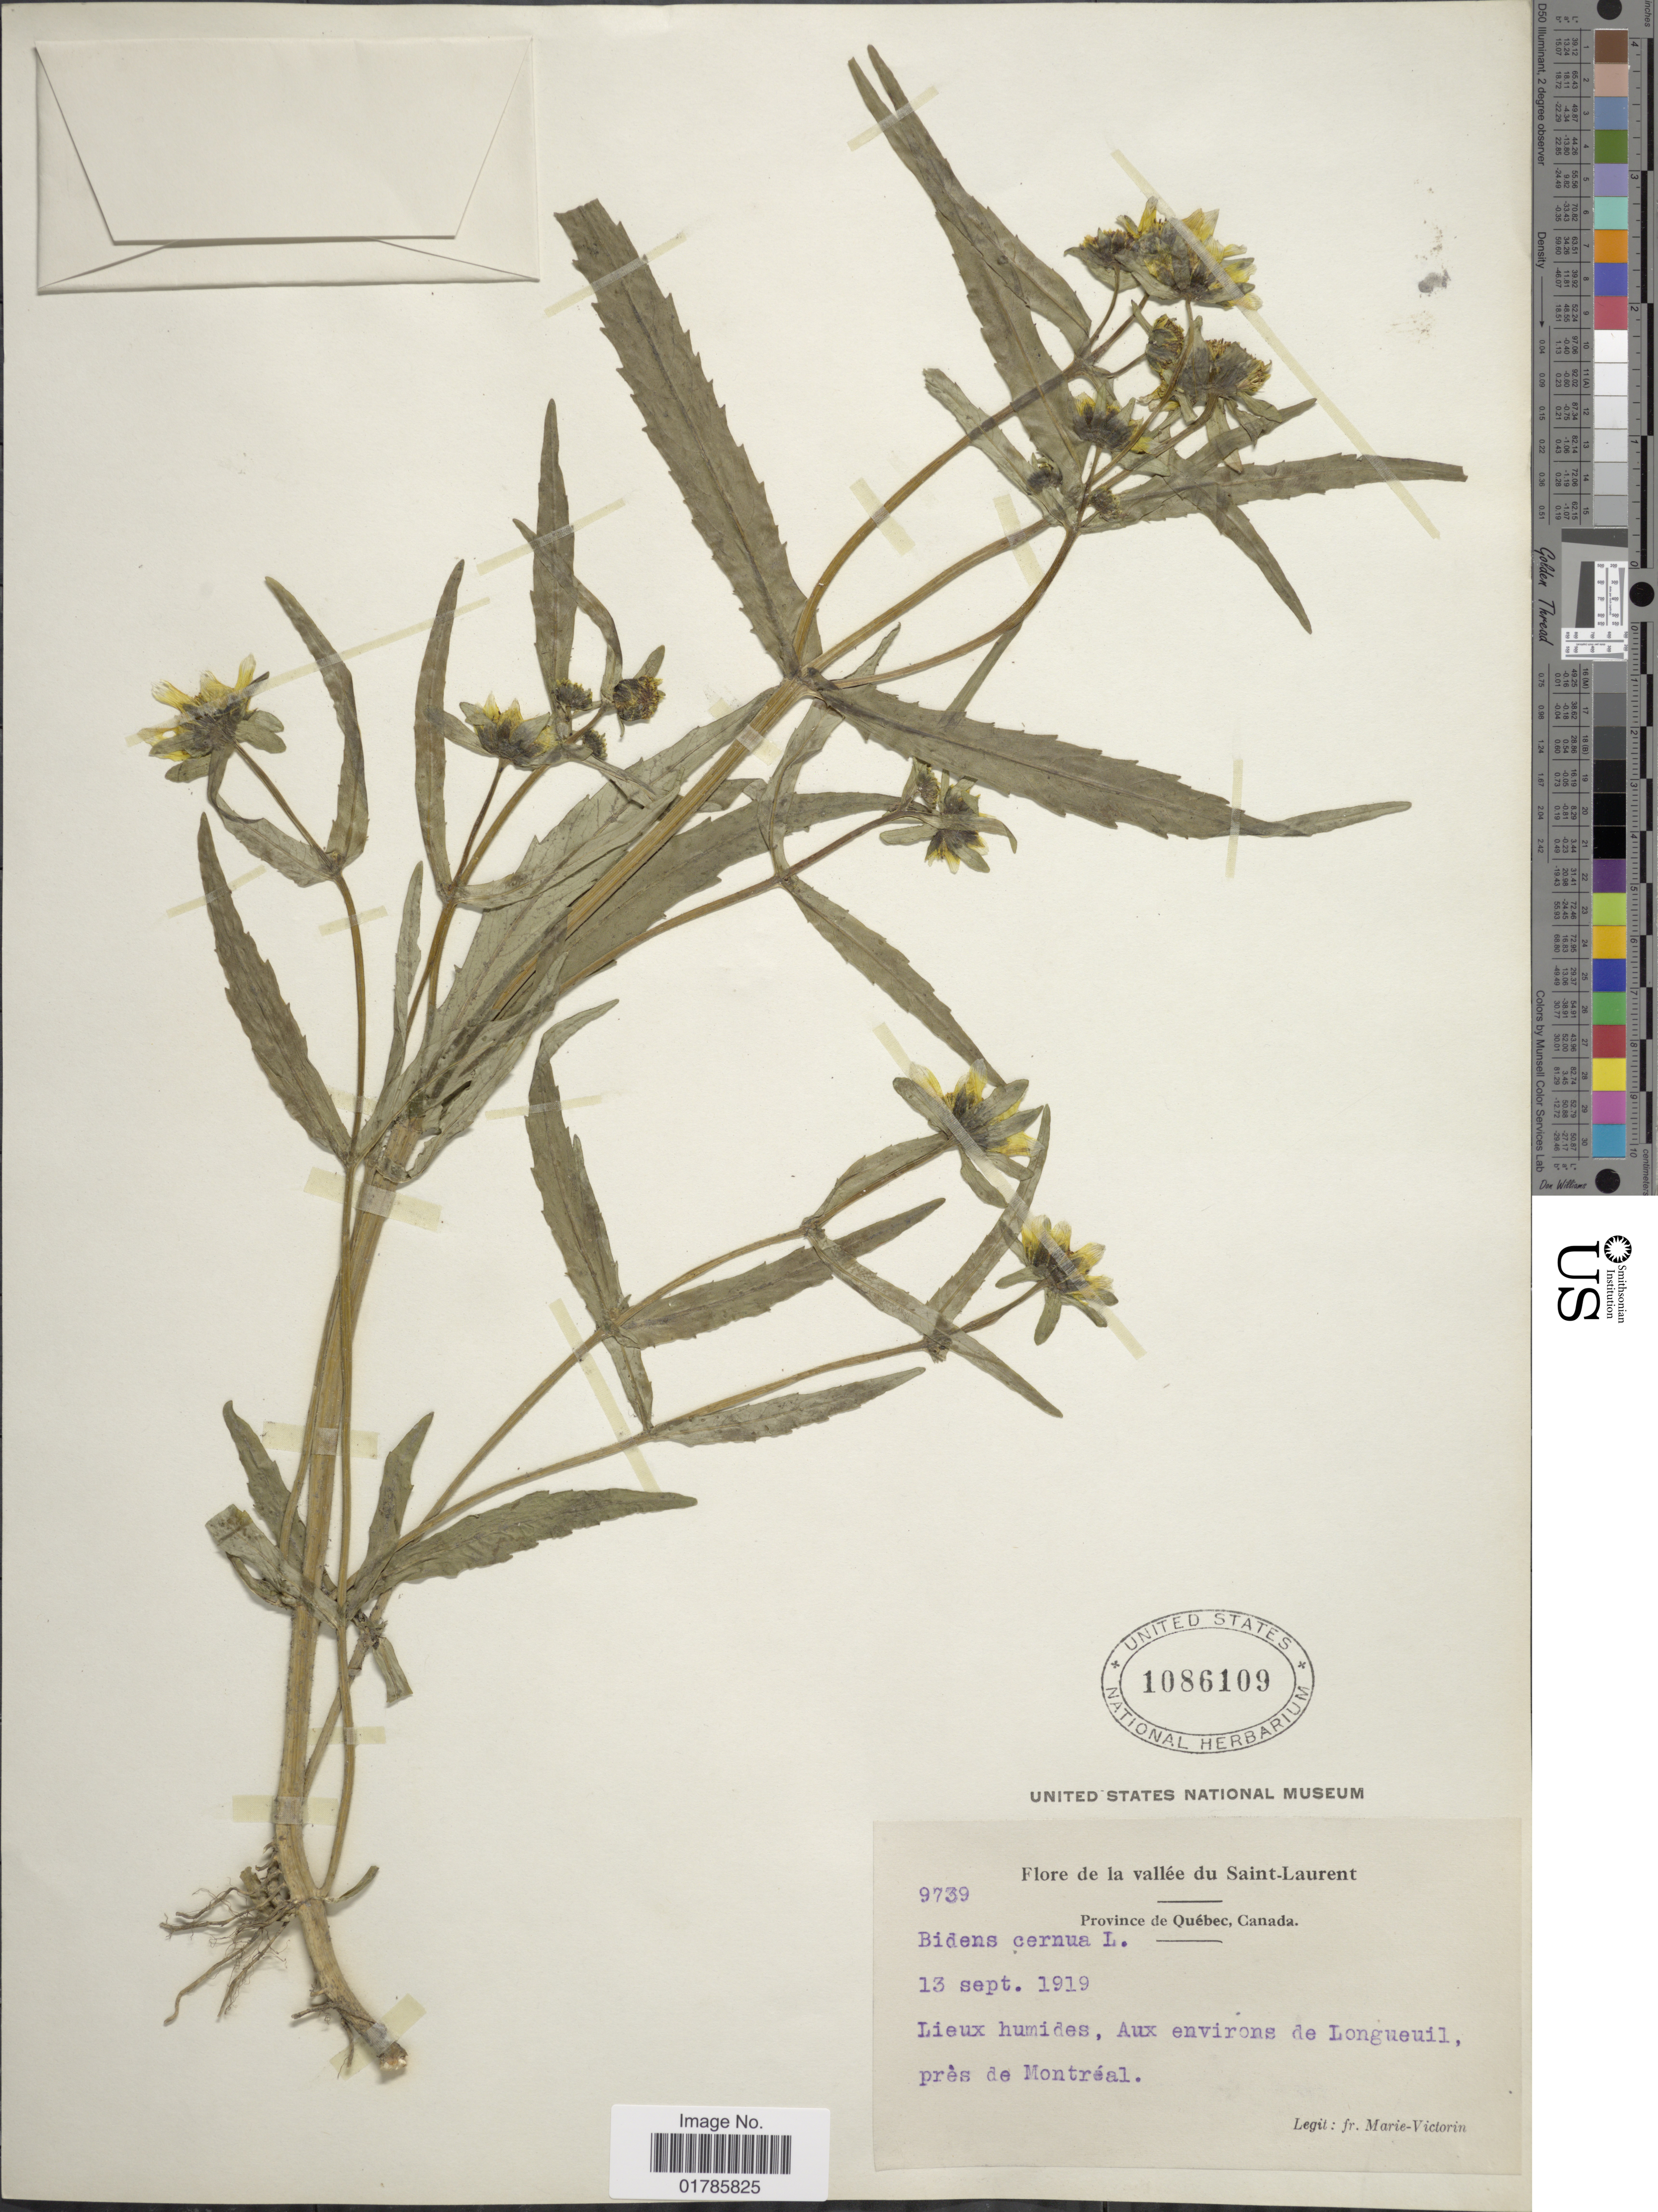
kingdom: Plantae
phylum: Tracheophyta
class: Magnoliopsida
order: Asterales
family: Asteraceae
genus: Bidens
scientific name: Bidens cernua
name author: L.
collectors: Fr. Marie-Victorin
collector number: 9739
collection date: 1919-09-13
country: Canada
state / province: Quebec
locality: La vallee du Saint-Laurent, Aux environs de Longueuil, pres de Montreal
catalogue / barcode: US 1086109